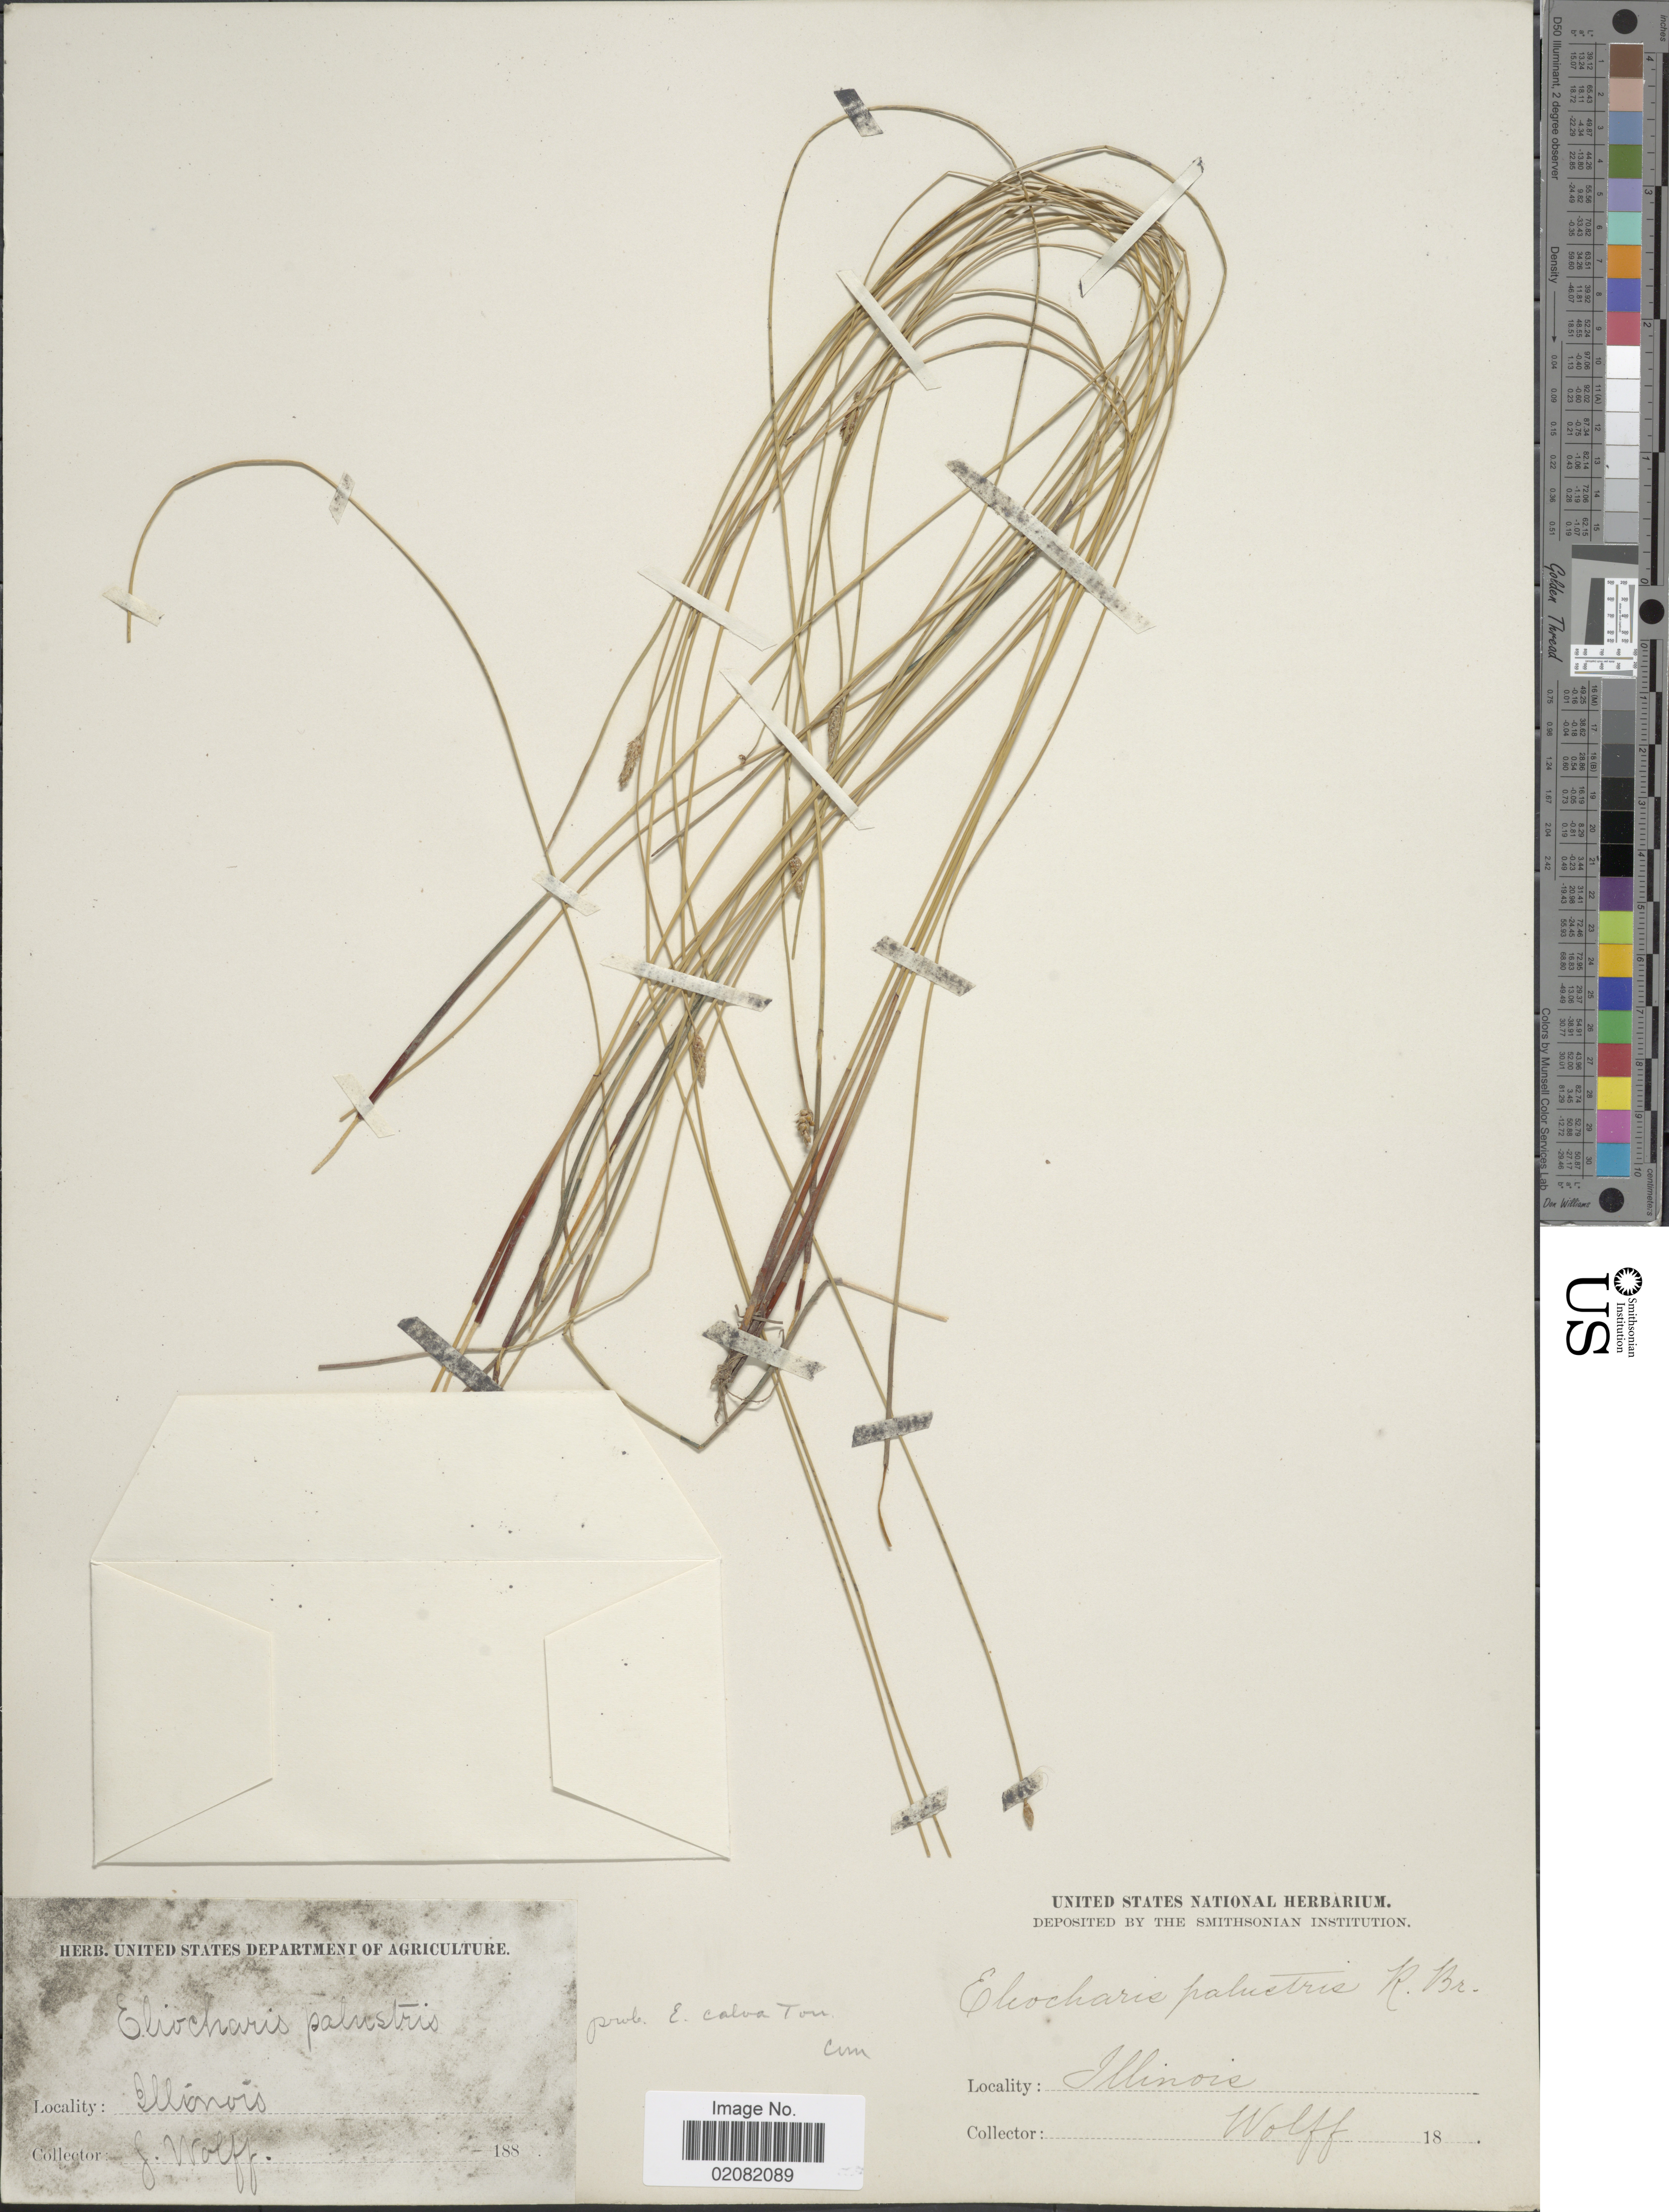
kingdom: Plantae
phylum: Tracheophyta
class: Liliopsida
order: Poales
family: Cyperaceae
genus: Eleocharis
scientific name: Eleocharis erythropoda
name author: Steud.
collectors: -- Wolff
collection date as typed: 188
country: United States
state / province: Illinois